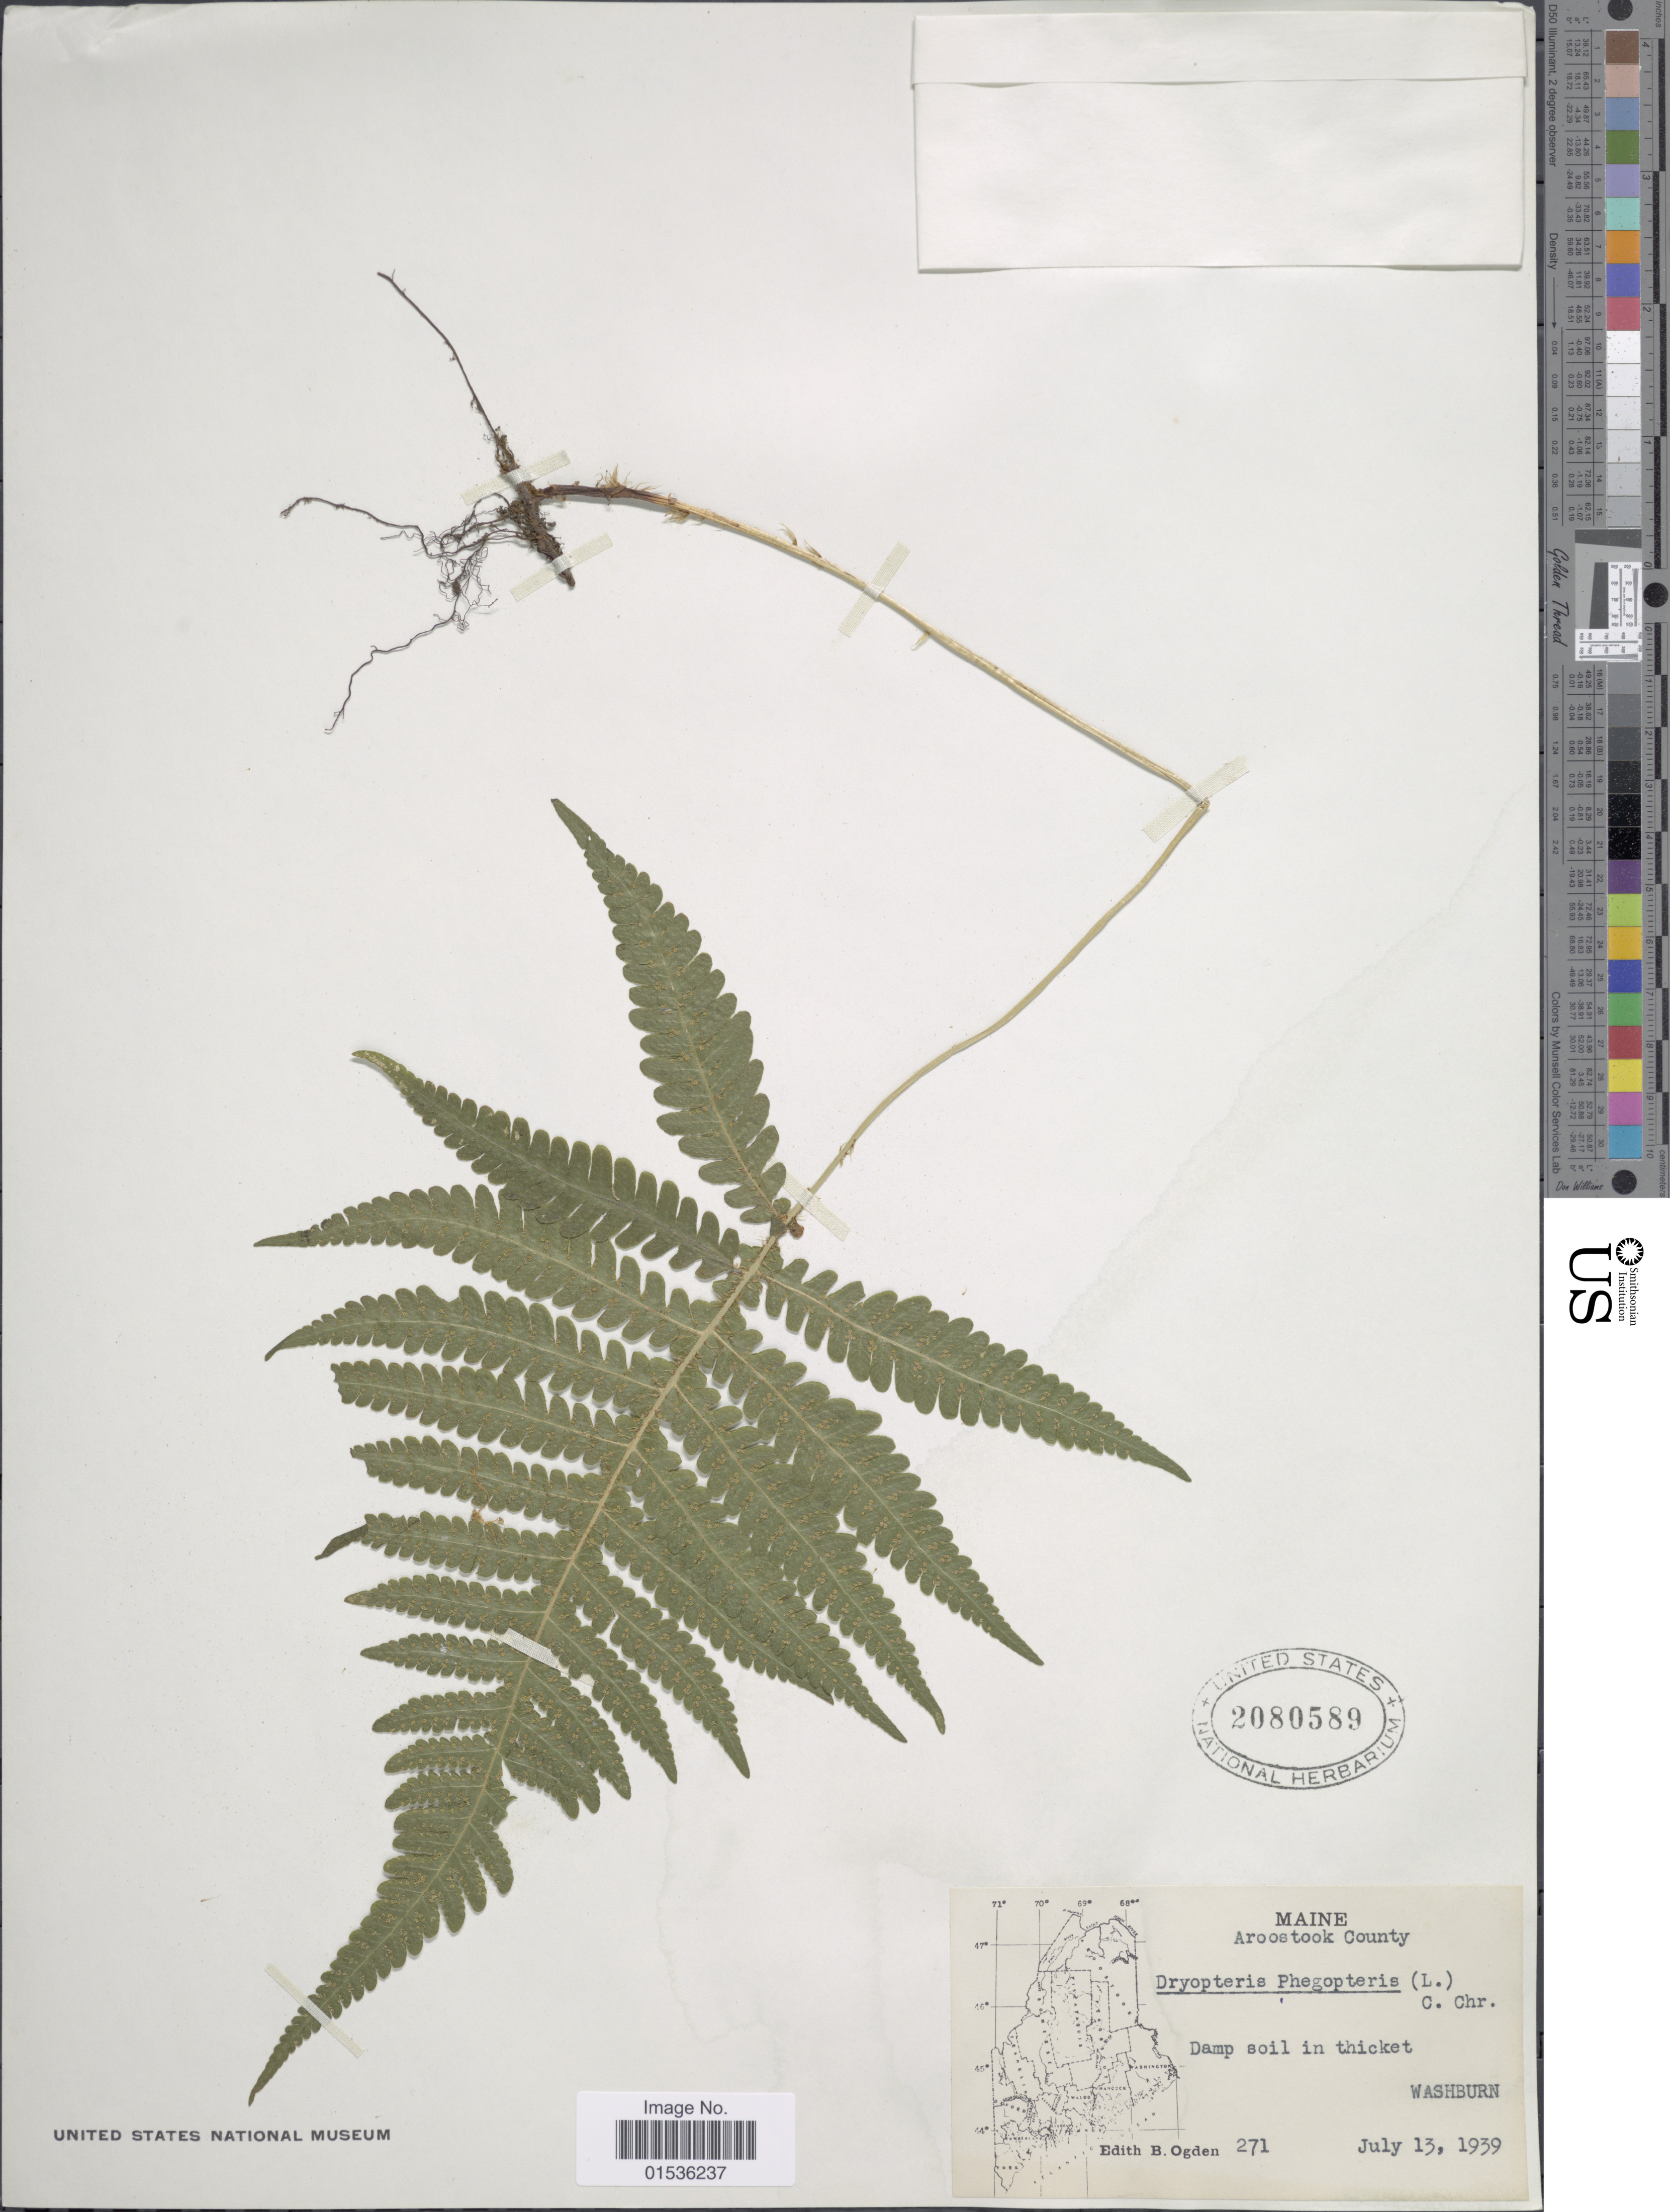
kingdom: Plantae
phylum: Tracheophyta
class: Polypodiopsida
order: Polypodiales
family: Thelypteridaceae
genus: Phegopteris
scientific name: Phegopteris connectilis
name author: (Michx.) Watt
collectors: E. Ogden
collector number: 271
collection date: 1939-07-13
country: United States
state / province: Maine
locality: Maine, Aroostook County, Washburn.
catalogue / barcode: US 2080589